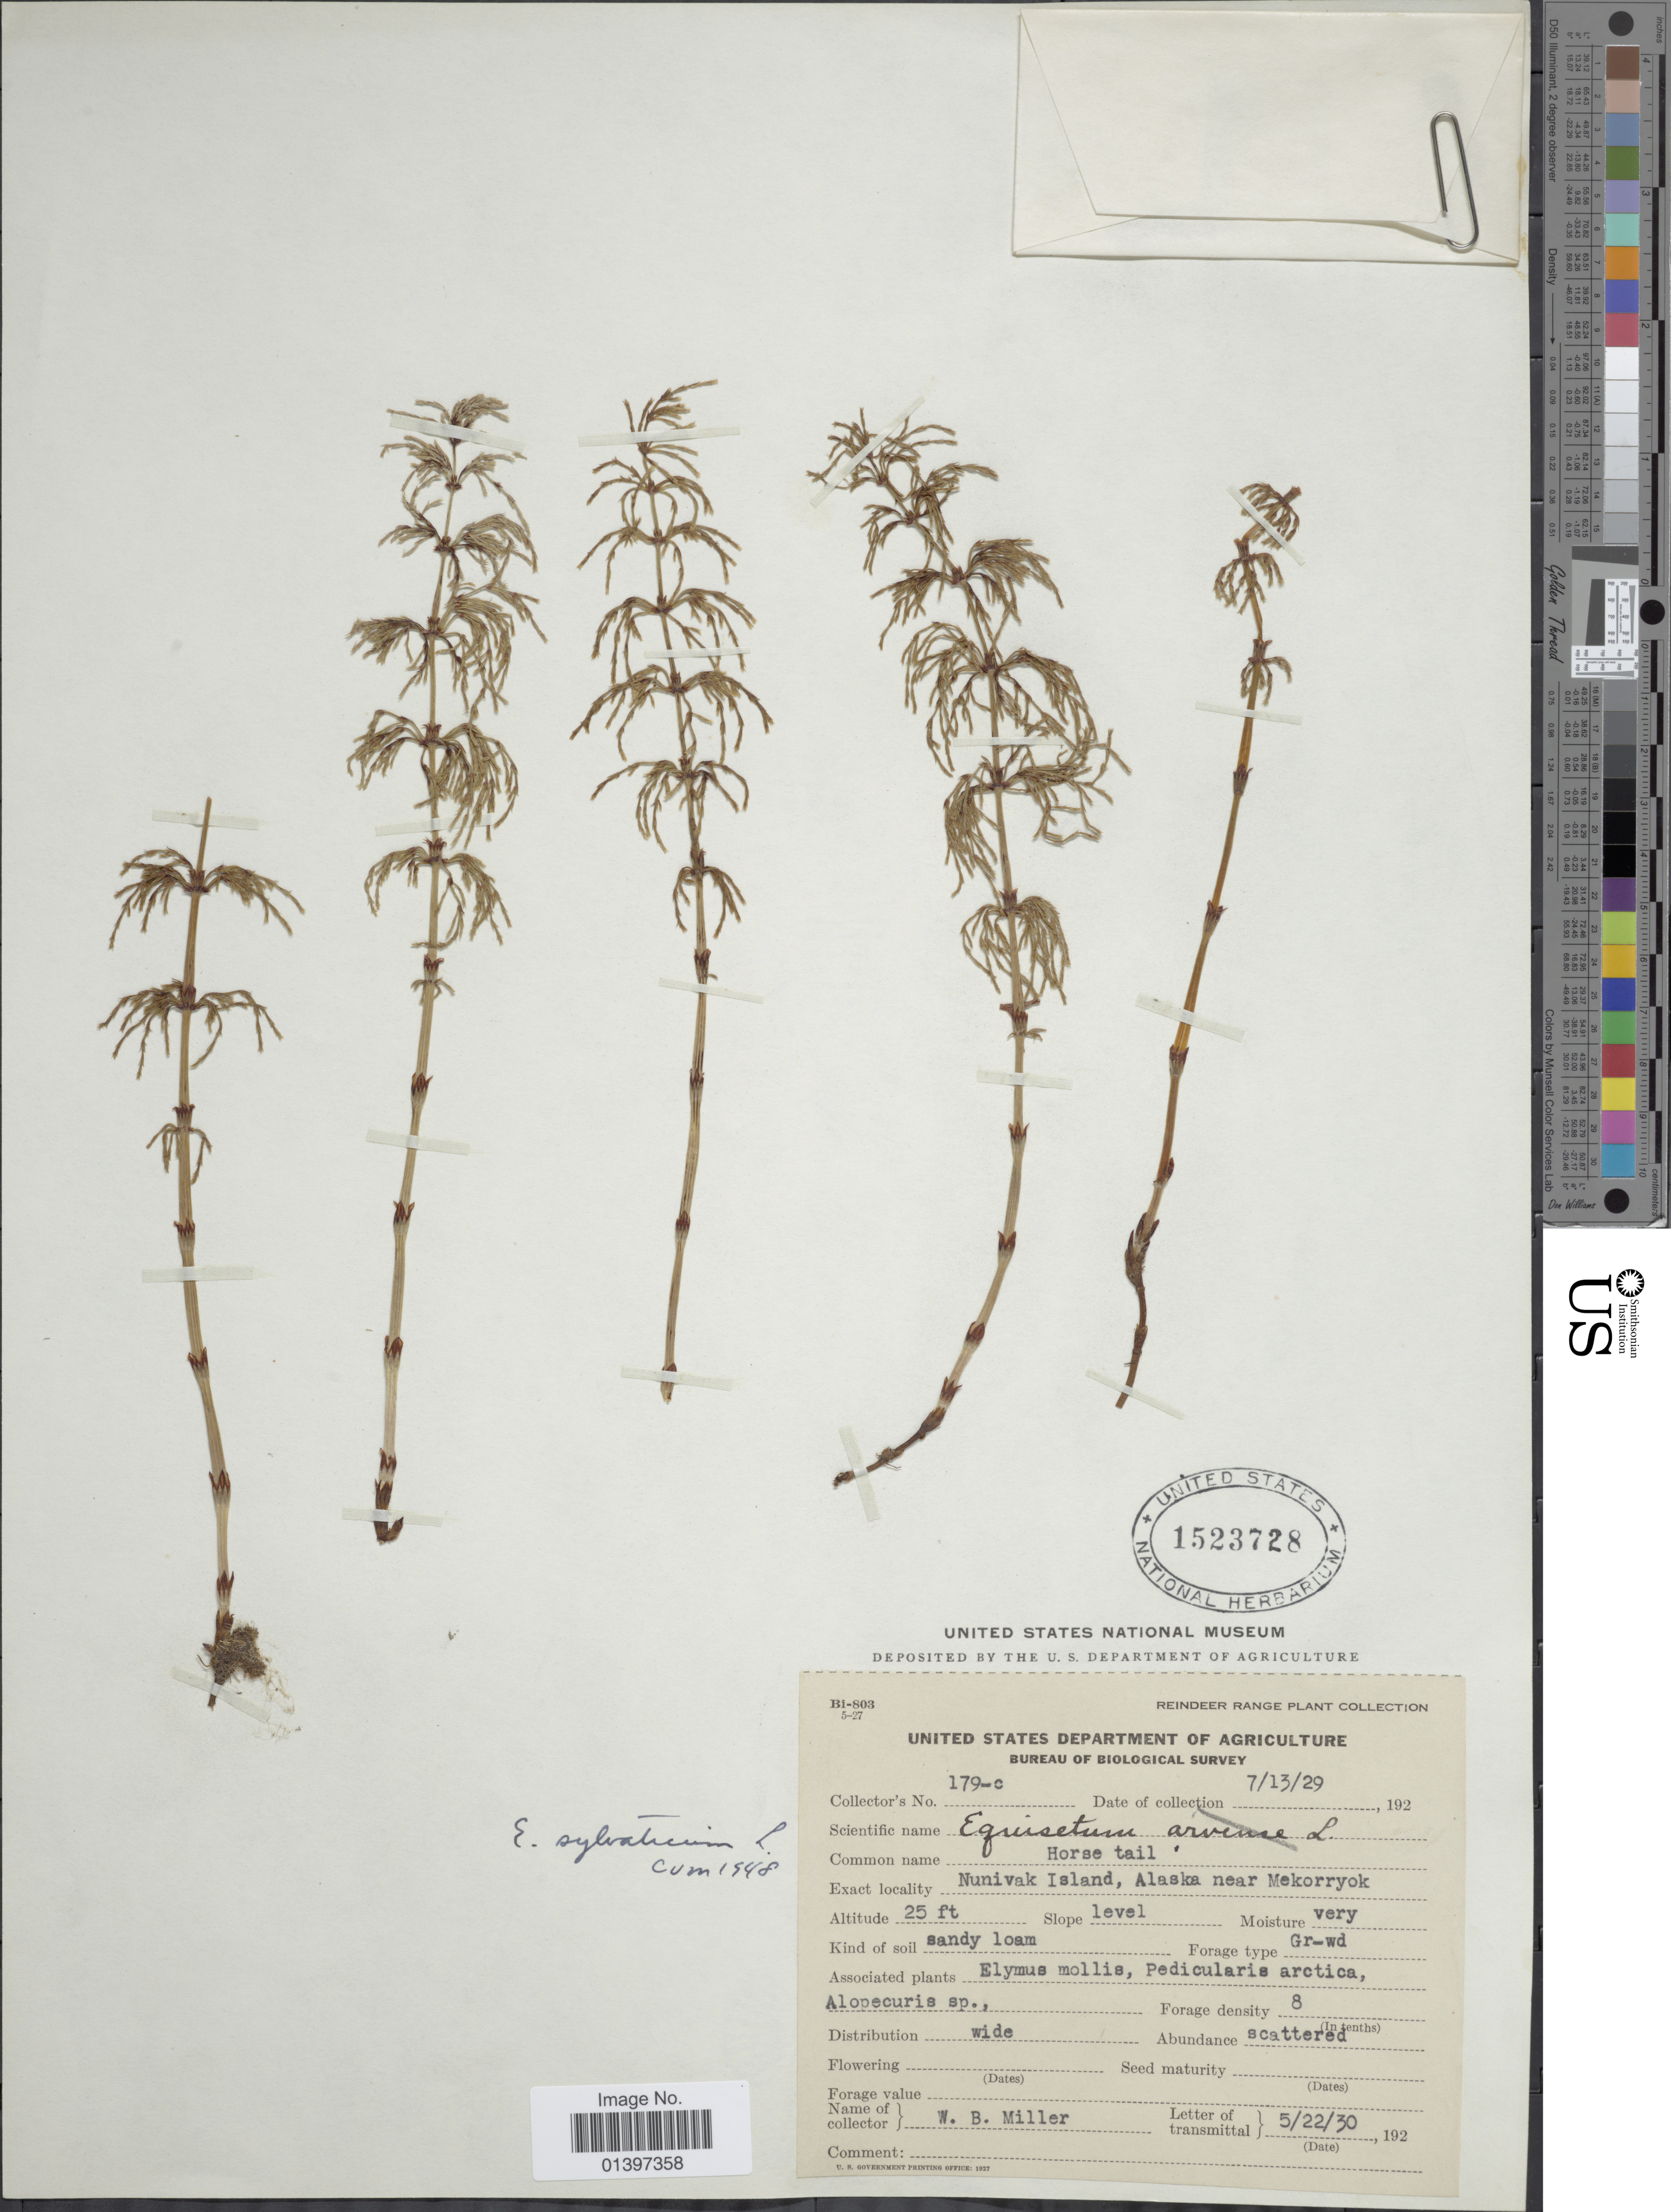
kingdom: Plantae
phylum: Tracheophyta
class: Polypodiopsida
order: Equisetales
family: Equisetaceae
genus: Equisetum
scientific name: Equisetum sylvaticum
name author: L.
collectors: W. Miller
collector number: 179-c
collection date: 1929-07-13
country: United States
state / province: Alaska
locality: Nunivak Island, Alaska near Mekorryok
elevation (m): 8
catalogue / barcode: US 1523728